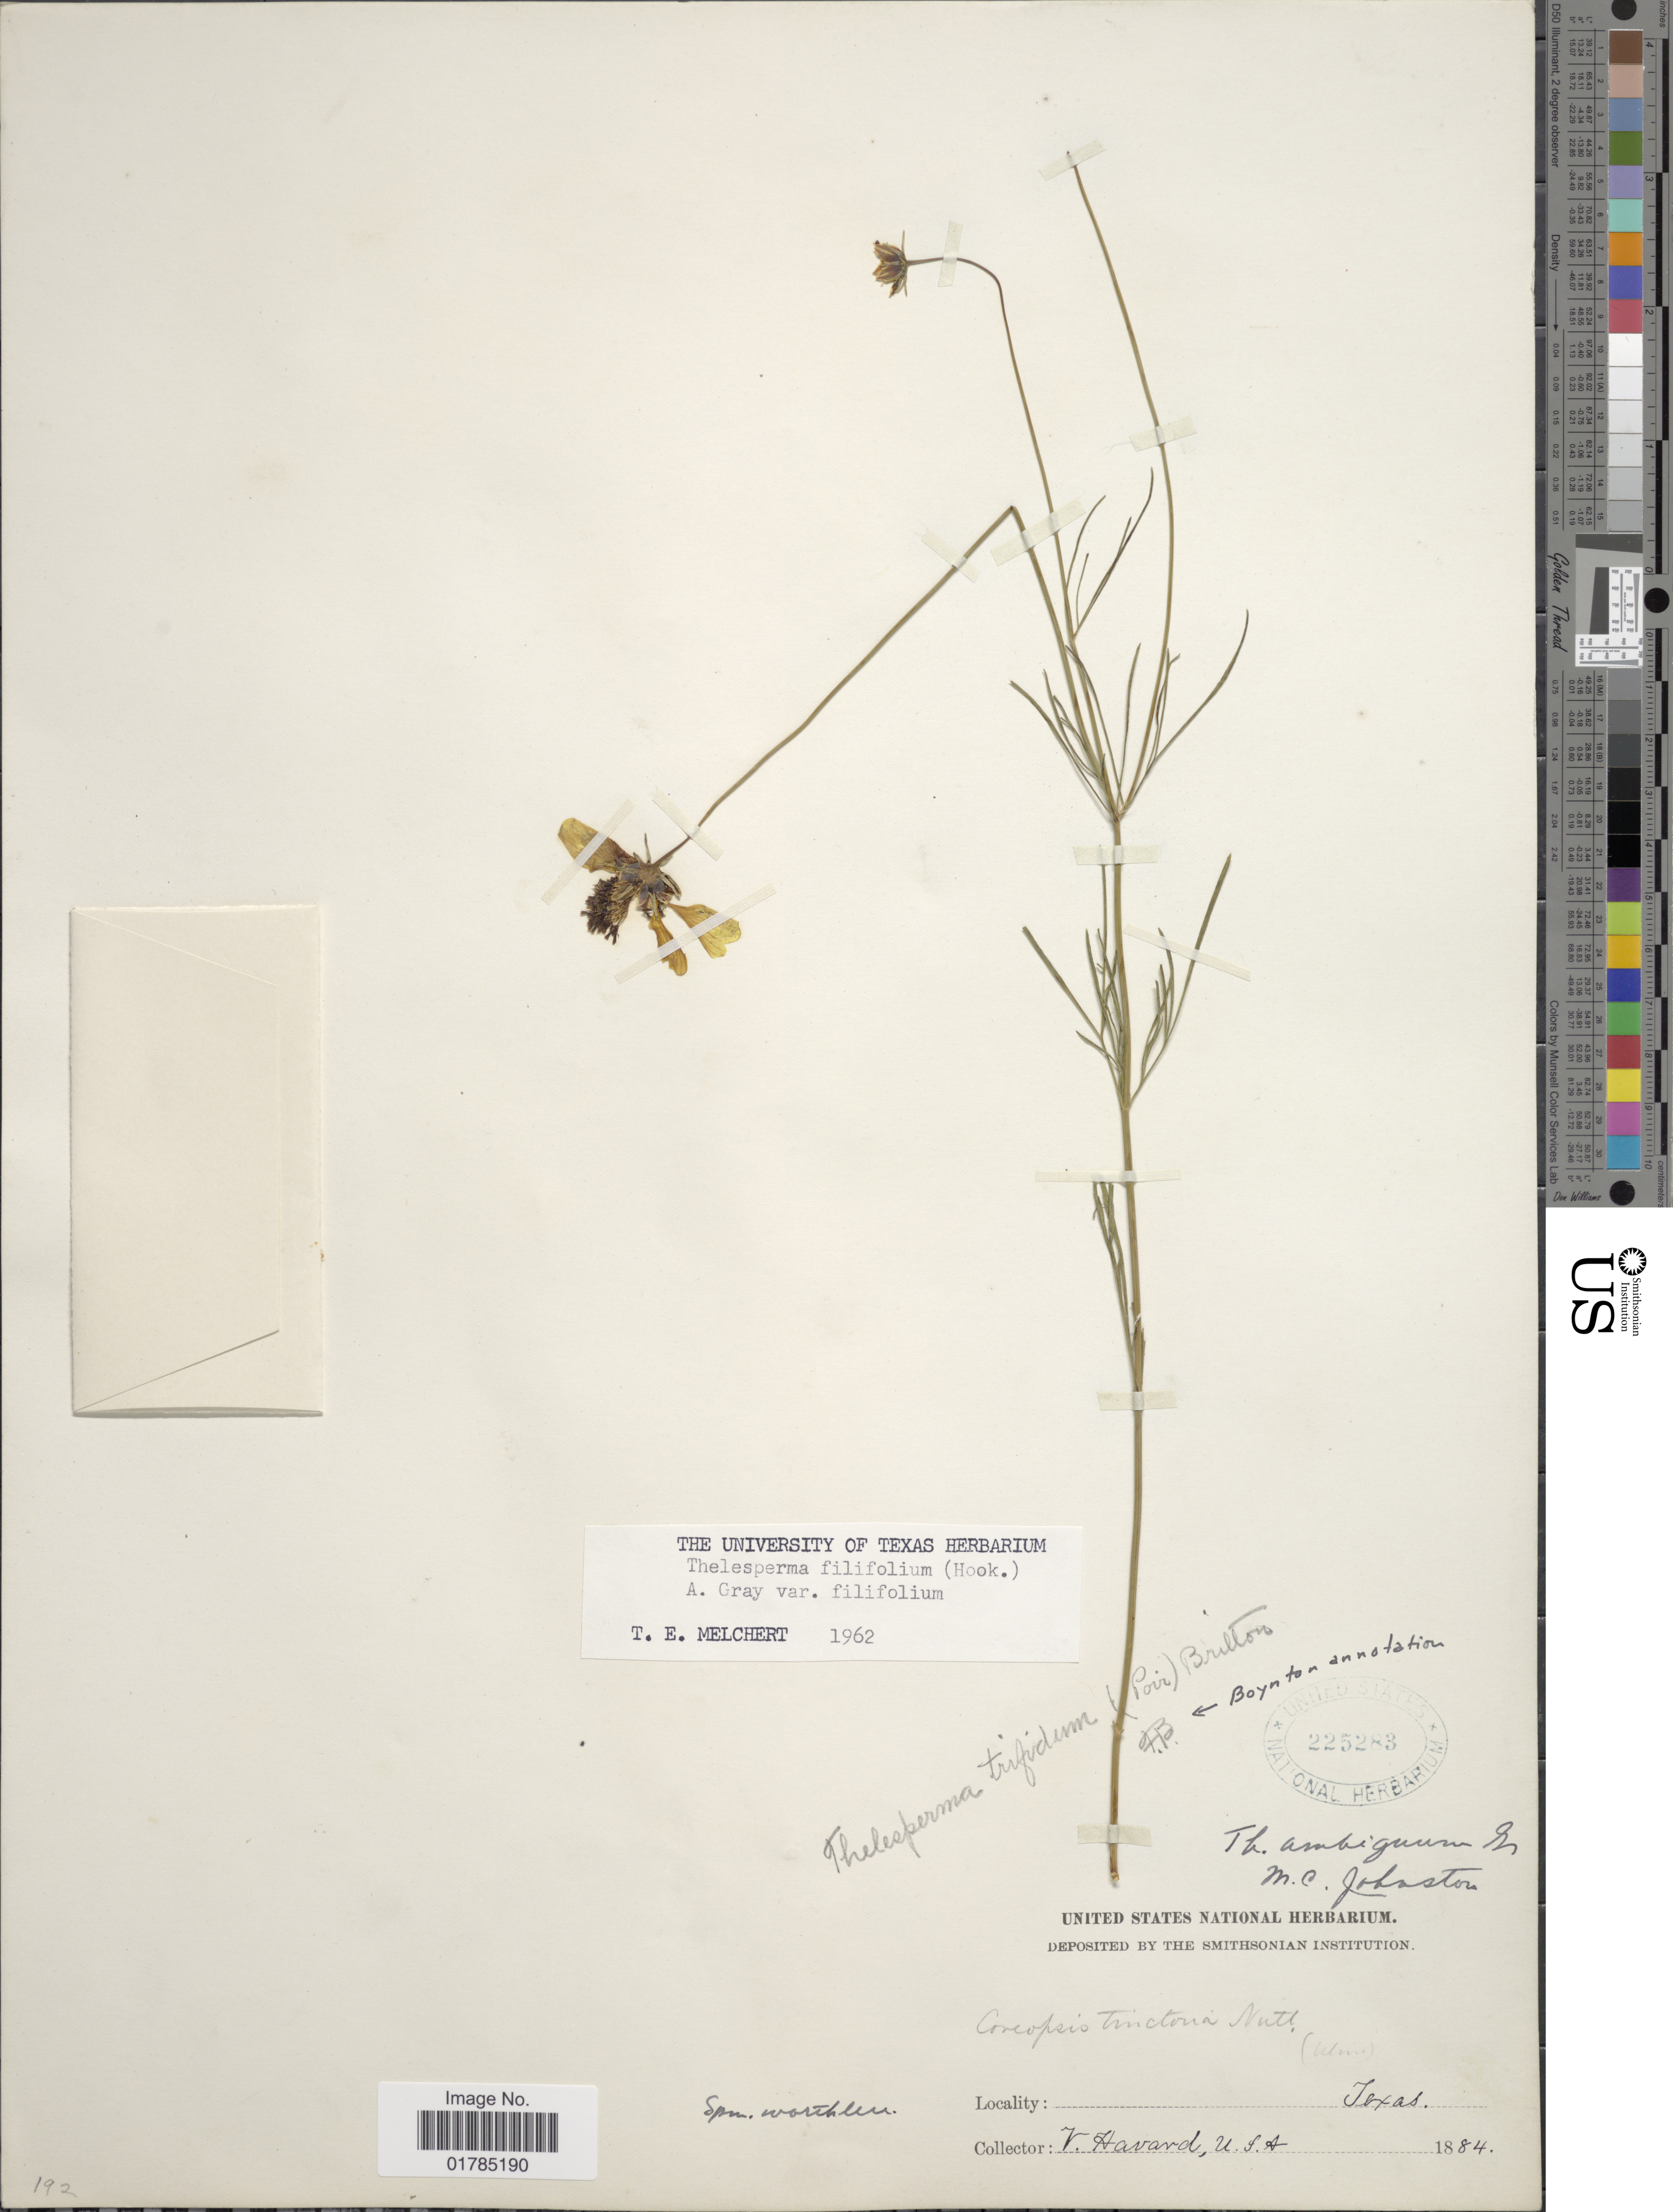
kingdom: Plantae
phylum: Tracheophyta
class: Magnoliopsida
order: Asterales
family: Asteraceae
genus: Thelesperma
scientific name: Thelesperma filifolium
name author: (Hook.) A. Gray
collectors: V. Harvard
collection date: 1884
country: United States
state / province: Texas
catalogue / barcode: US 225283